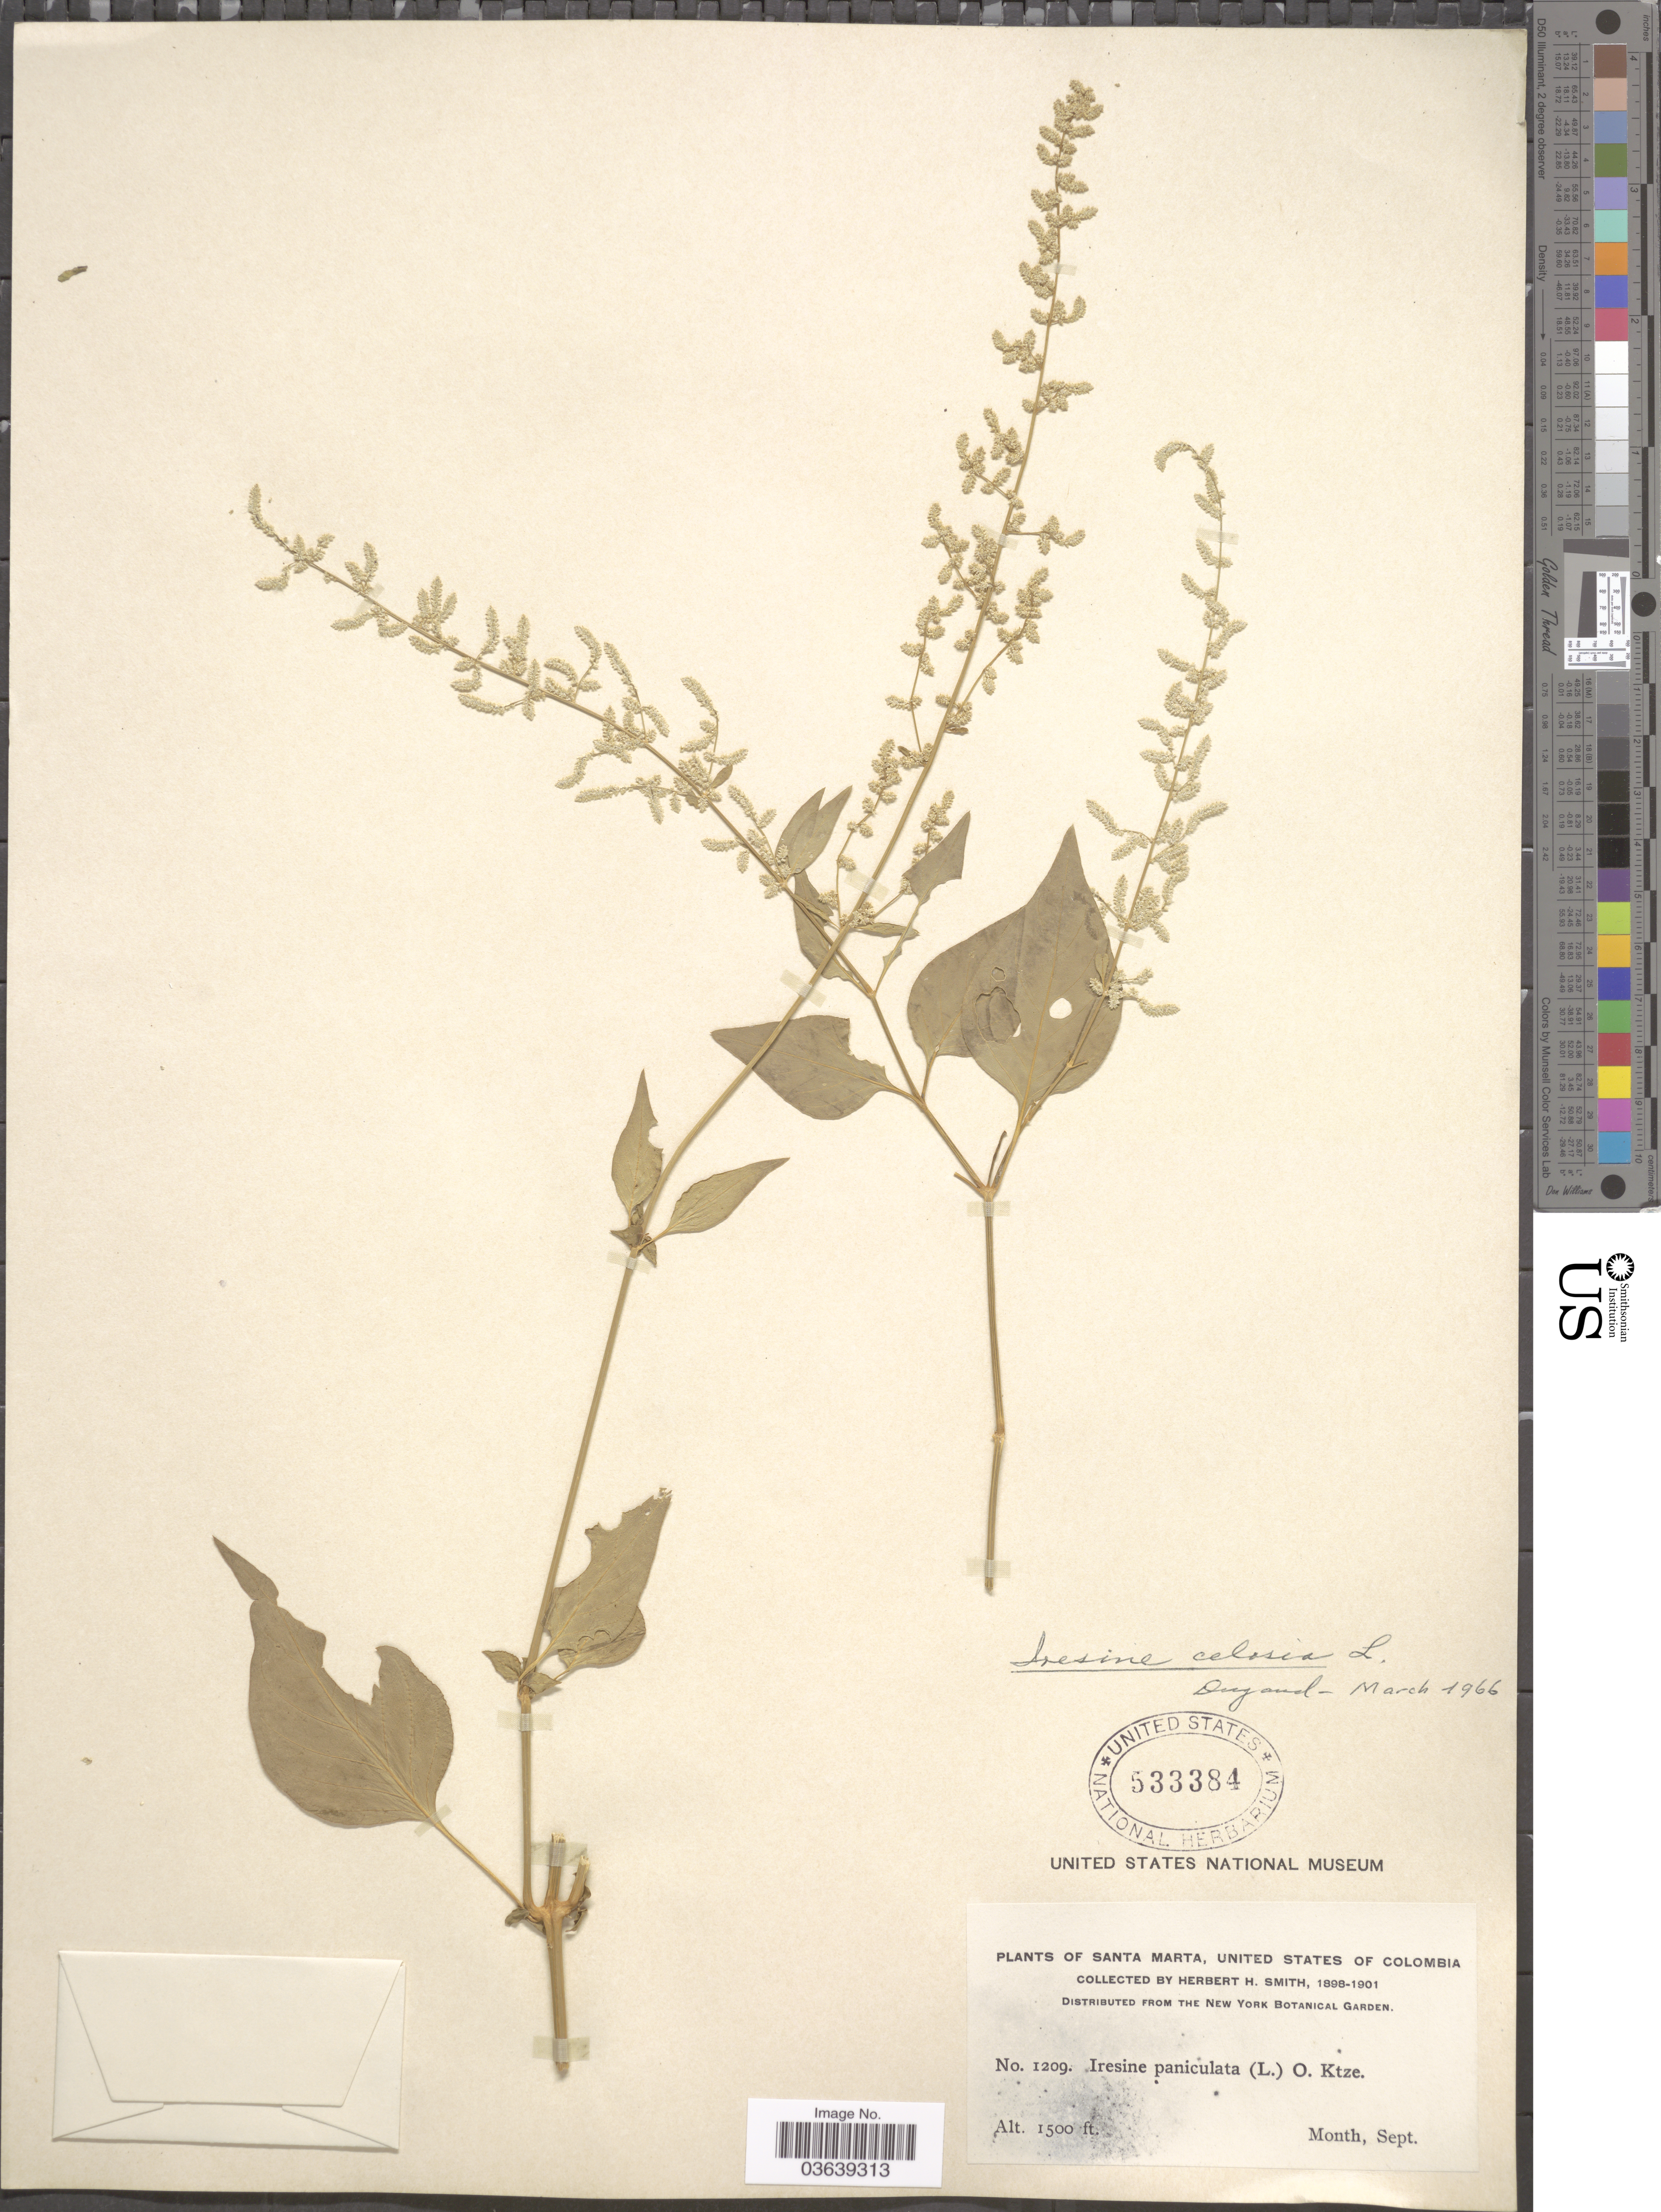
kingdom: Plantae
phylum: Tracheophyta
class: Magnoliopsida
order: Caryophyllales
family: Amaranthaceae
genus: Iresine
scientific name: Iresine diffusa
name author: Humb. & Bonpl. ex Willd.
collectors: Herbert H. Smith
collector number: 1209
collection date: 1898-09/1901-09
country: Colombia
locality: Santa Marta, United States of Colombia.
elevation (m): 457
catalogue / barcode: US 533384